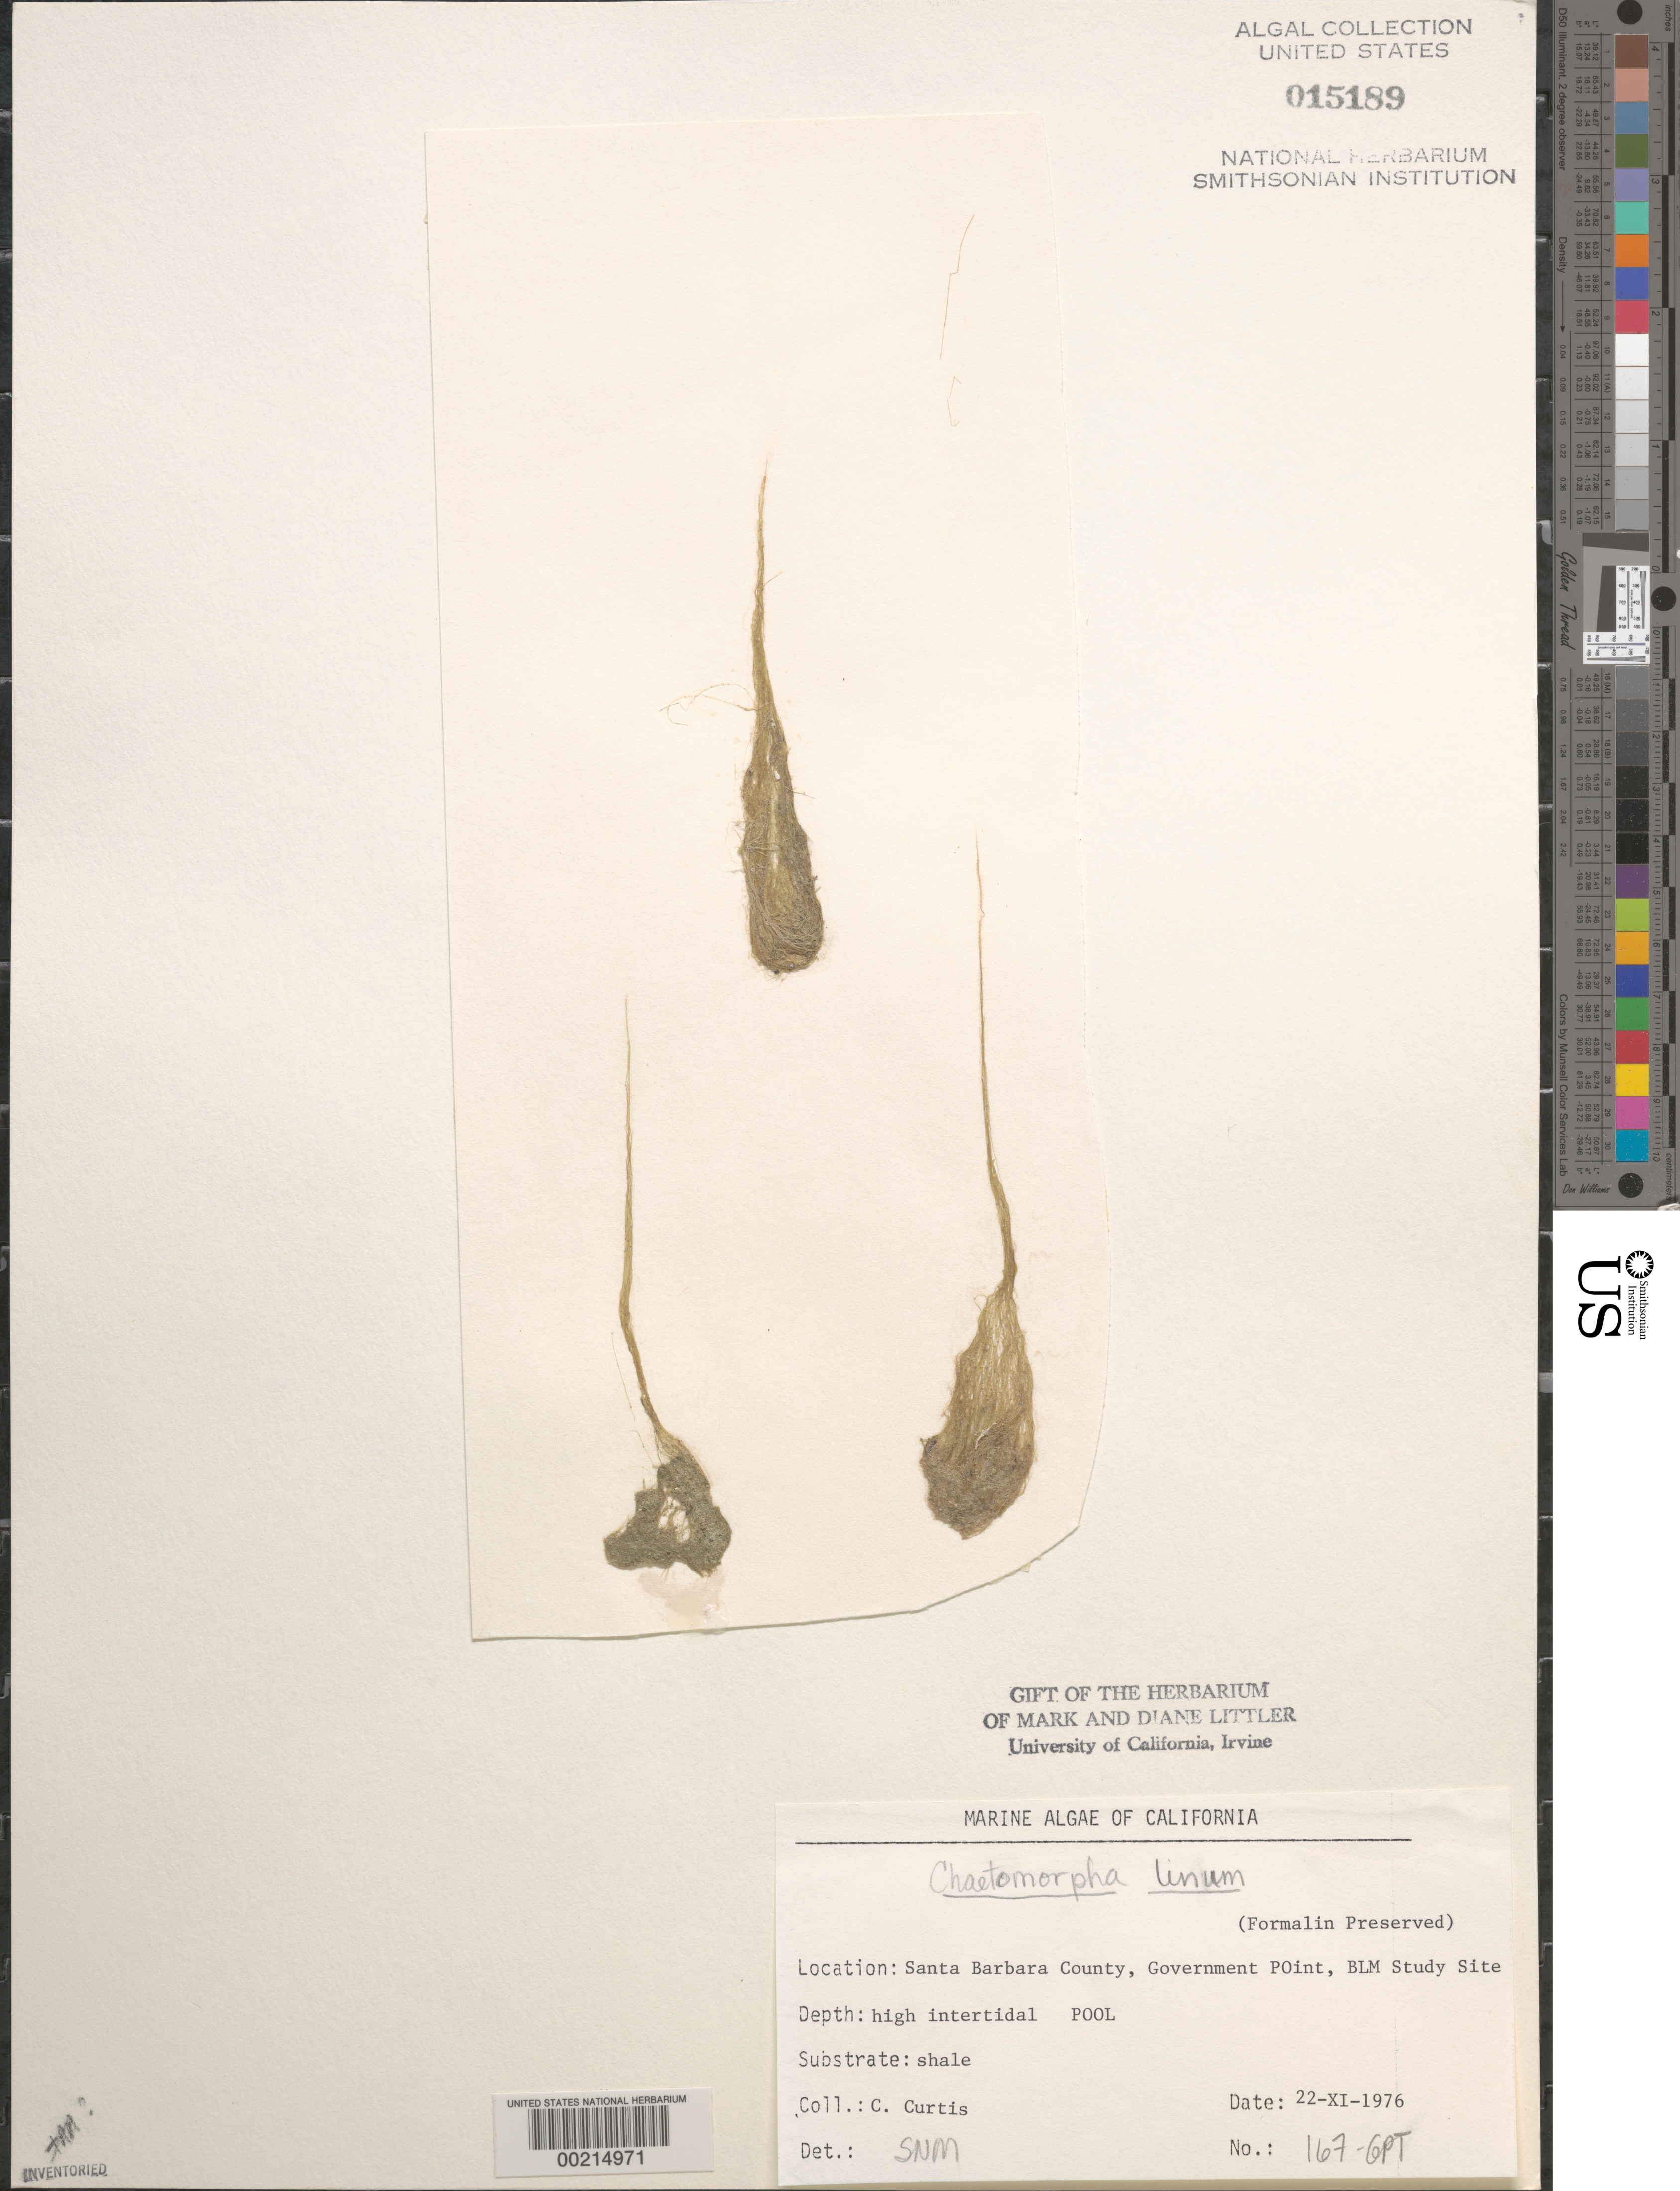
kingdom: Plantae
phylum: Chlorophyta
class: Ulvophyceae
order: Cladophorales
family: Cladophoraceae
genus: Chaetomorpha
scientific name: Chaetomorpha linum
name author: (O.F. Muell.) Kütz.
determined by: Murray, S. N.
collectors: C. Curtis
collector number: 167-gpt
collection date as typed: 22 Nov 1976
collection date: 1976-11-22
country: United States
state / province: California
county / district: Santa Barbara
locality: Government Point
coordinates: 34 26'31"N, 120 24'06"W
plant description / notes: BLM-SOCALBIGHT Rocky Intertidal Survey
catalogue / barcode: US 15189